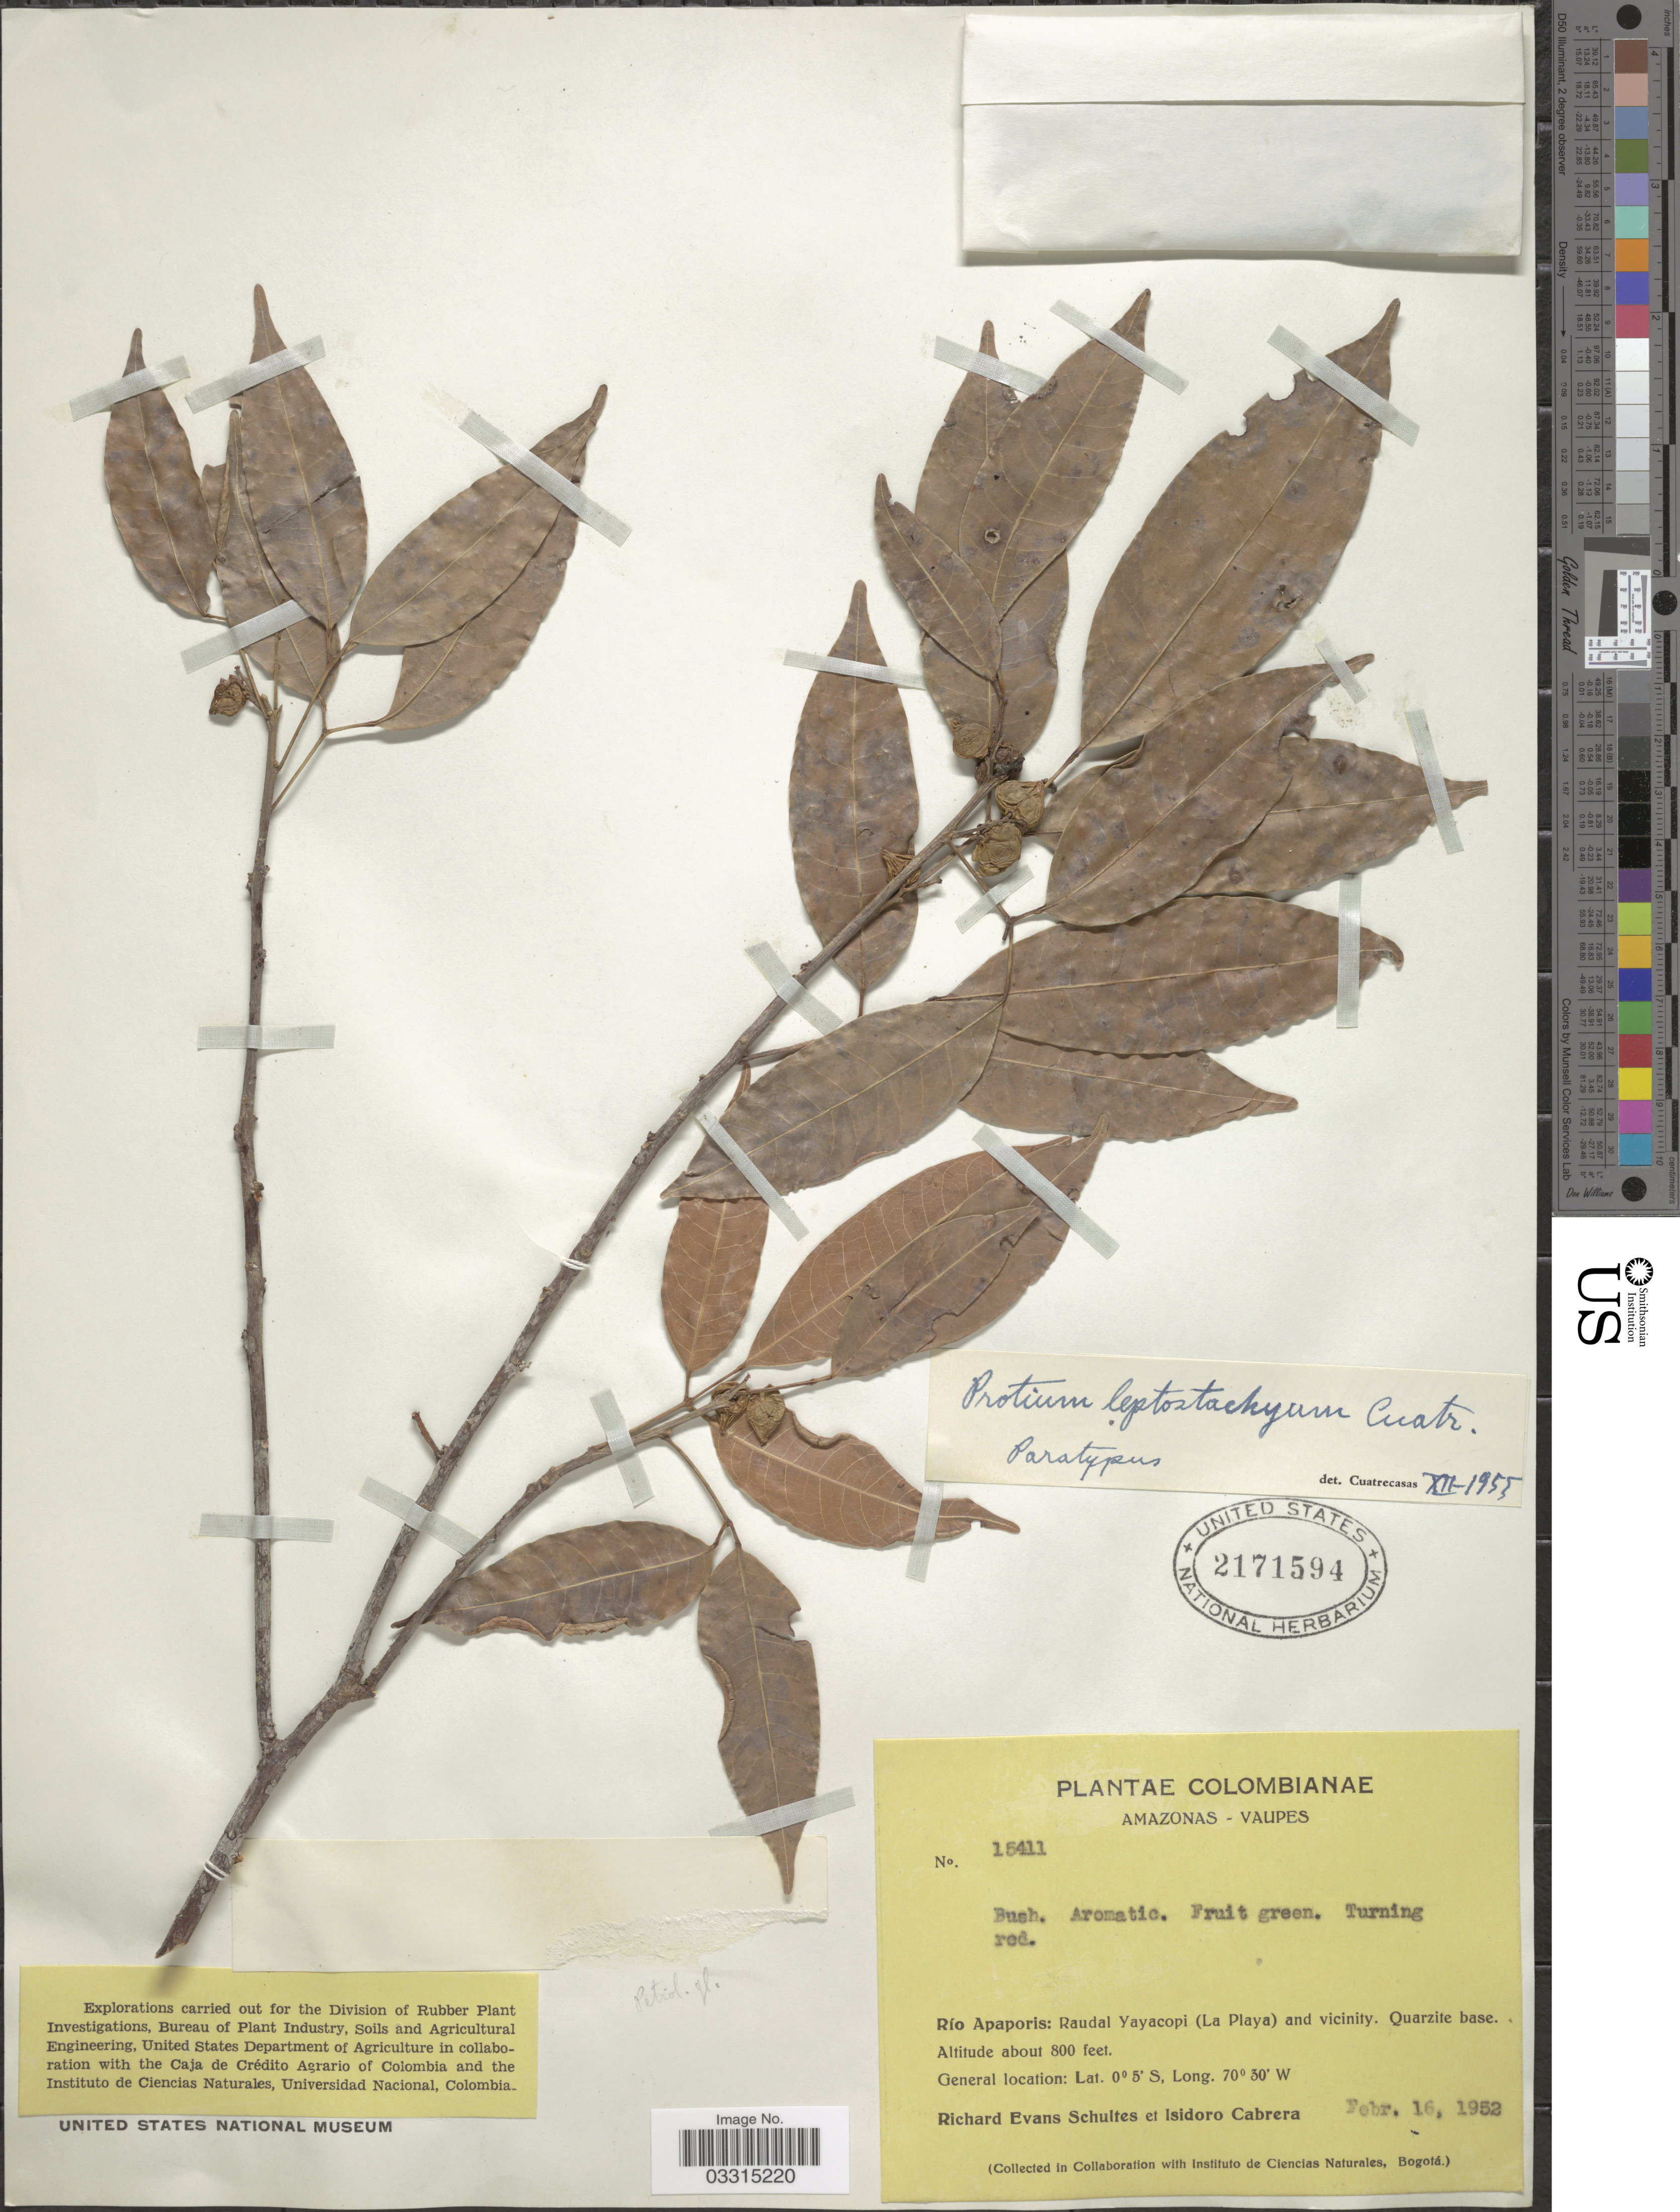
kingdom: Plantae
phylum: Tracheophyta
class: Magnoliopsida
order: Sapindales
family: Burseraceae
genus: Protium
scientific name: Protium leptostachyum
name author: Cuatrec.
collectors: R. E. Schultes & I. Cabrera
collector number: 15411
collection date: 1952-02-16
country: Colombia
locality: Amazonas-Vaupes. Río Apaporis: Raudal Yayacopi (La Playa) and vicinity. Quarzite base.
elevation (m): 244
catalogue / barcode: US 2171594